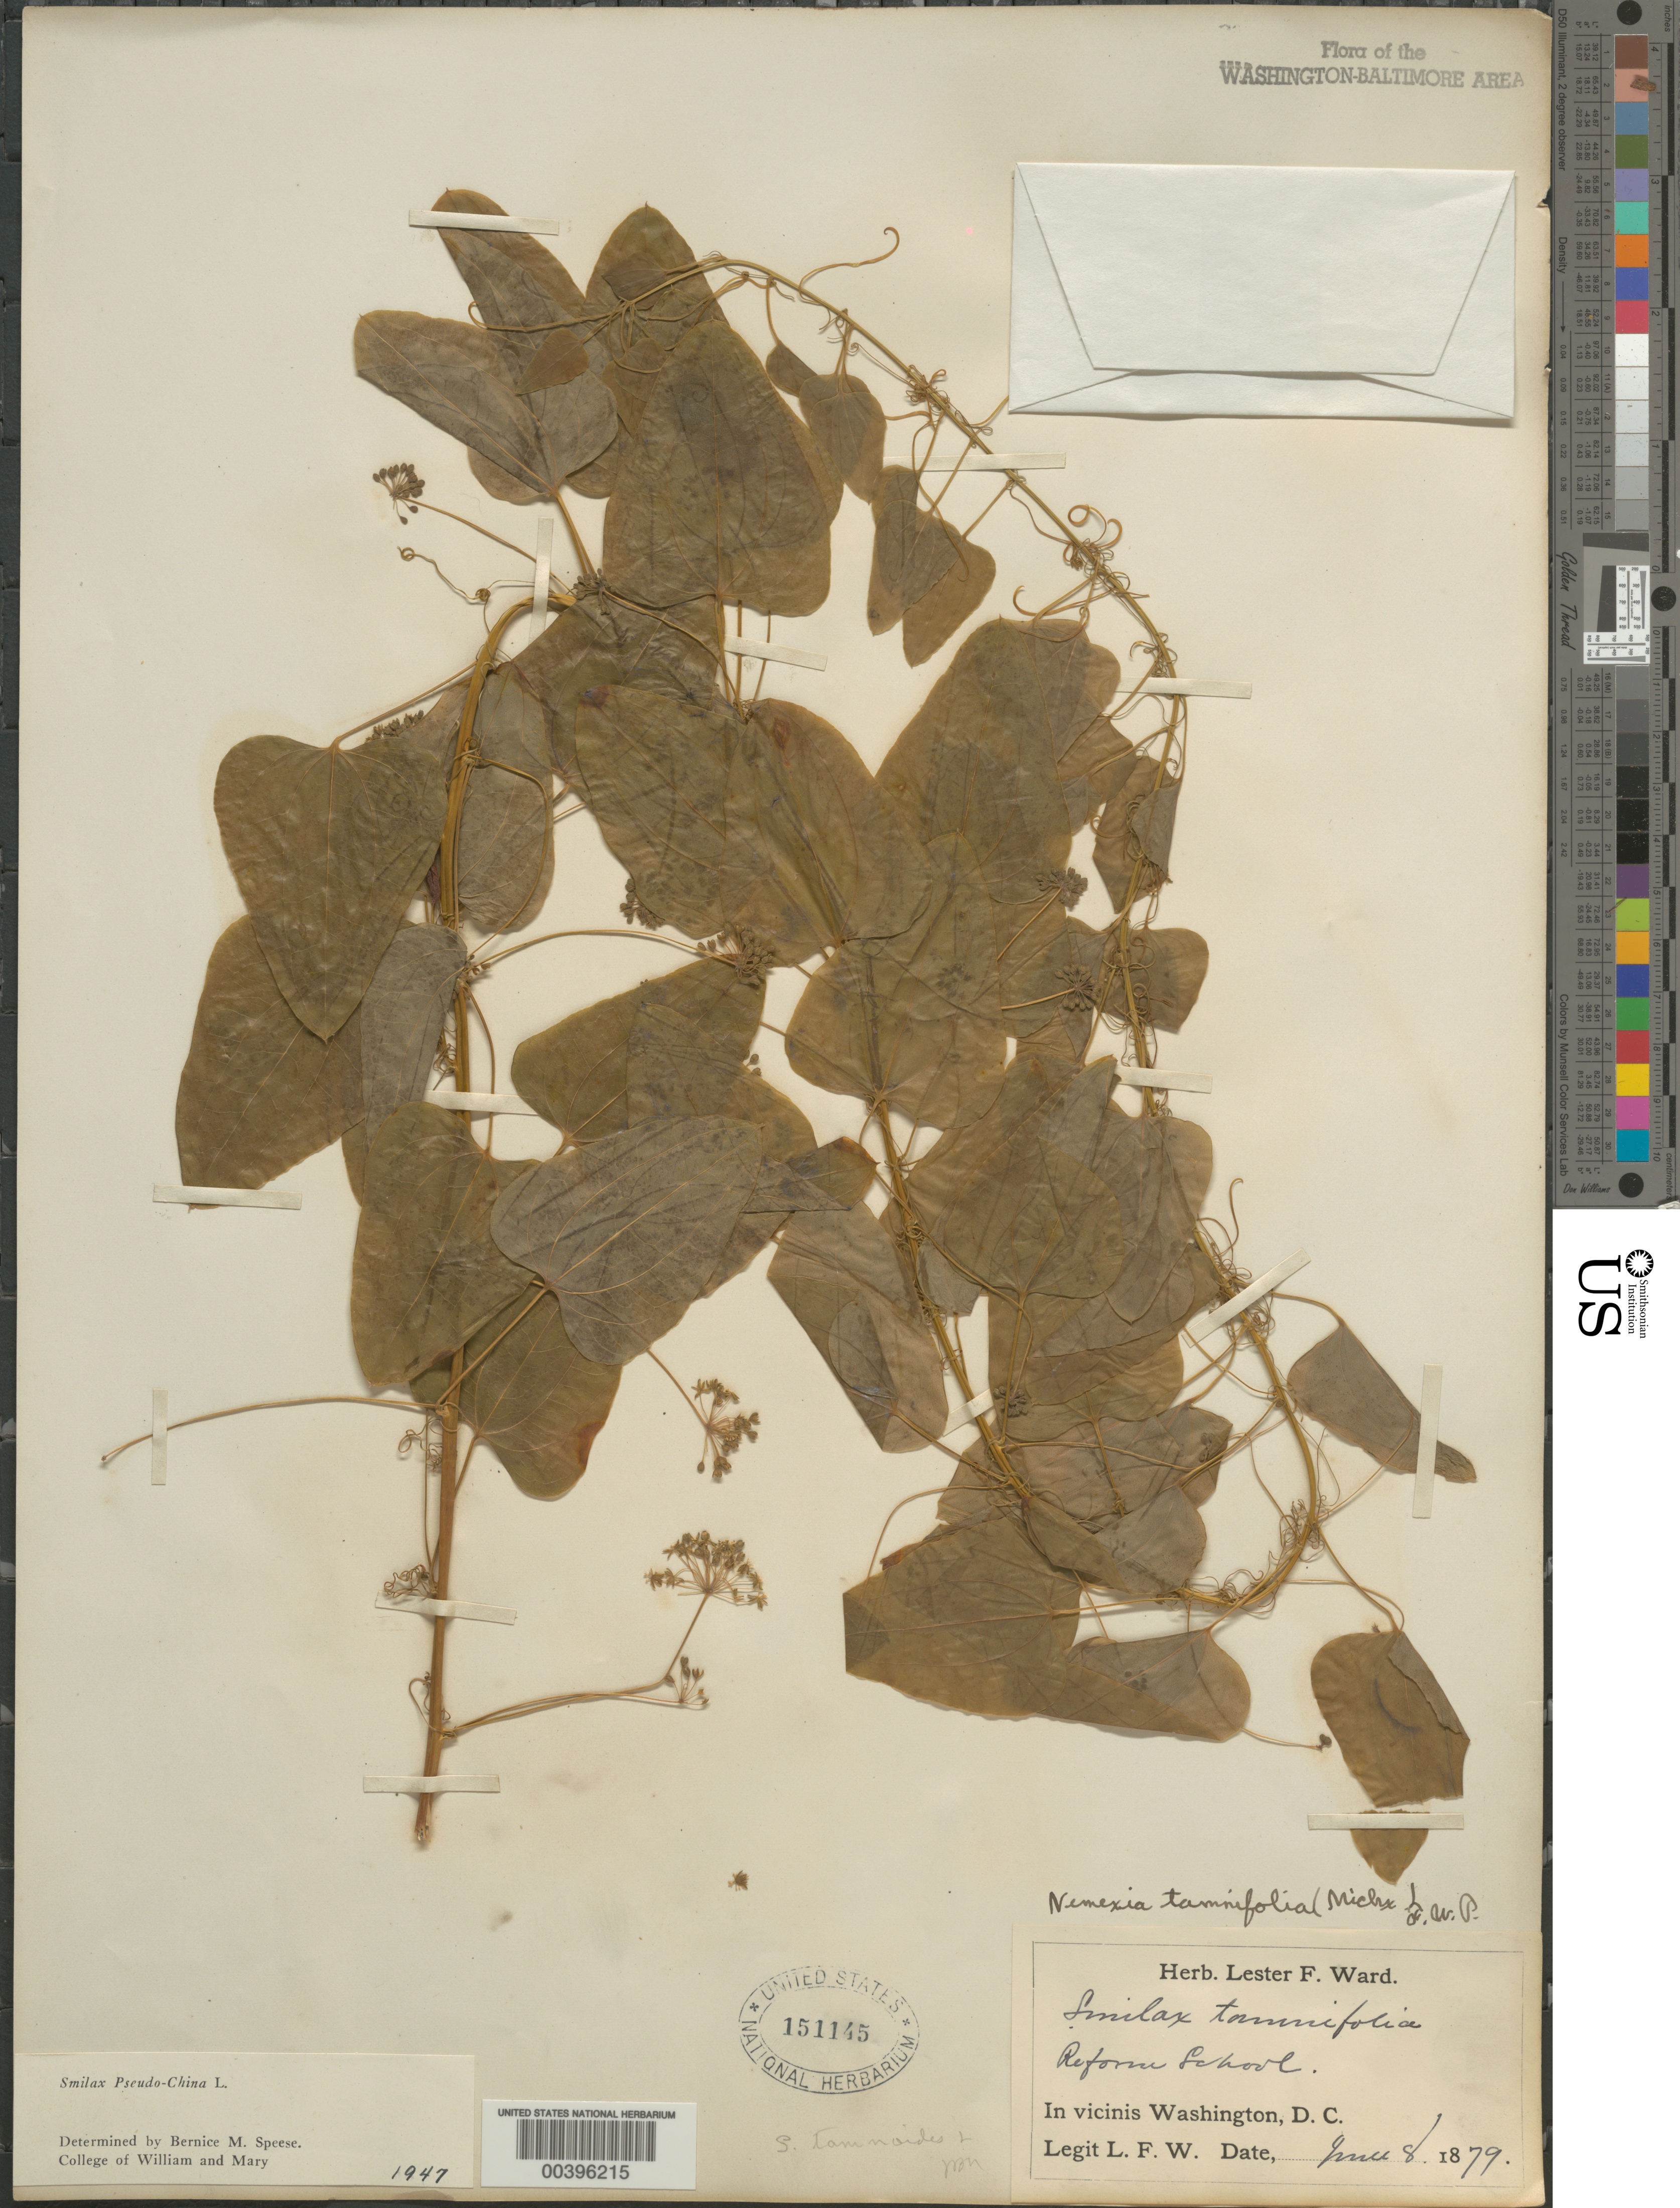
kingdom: Plantae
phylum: Tracheophyta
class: Liliopsida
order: Liliales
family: Smilacaceae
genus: Smilax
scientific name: Smilax pseudochina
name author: L.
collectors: L. F. Ward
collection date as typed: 08 Jun 1879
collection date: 1879-06-08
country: United States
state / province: District of Columbia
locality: Reform School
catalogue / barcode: US 151145